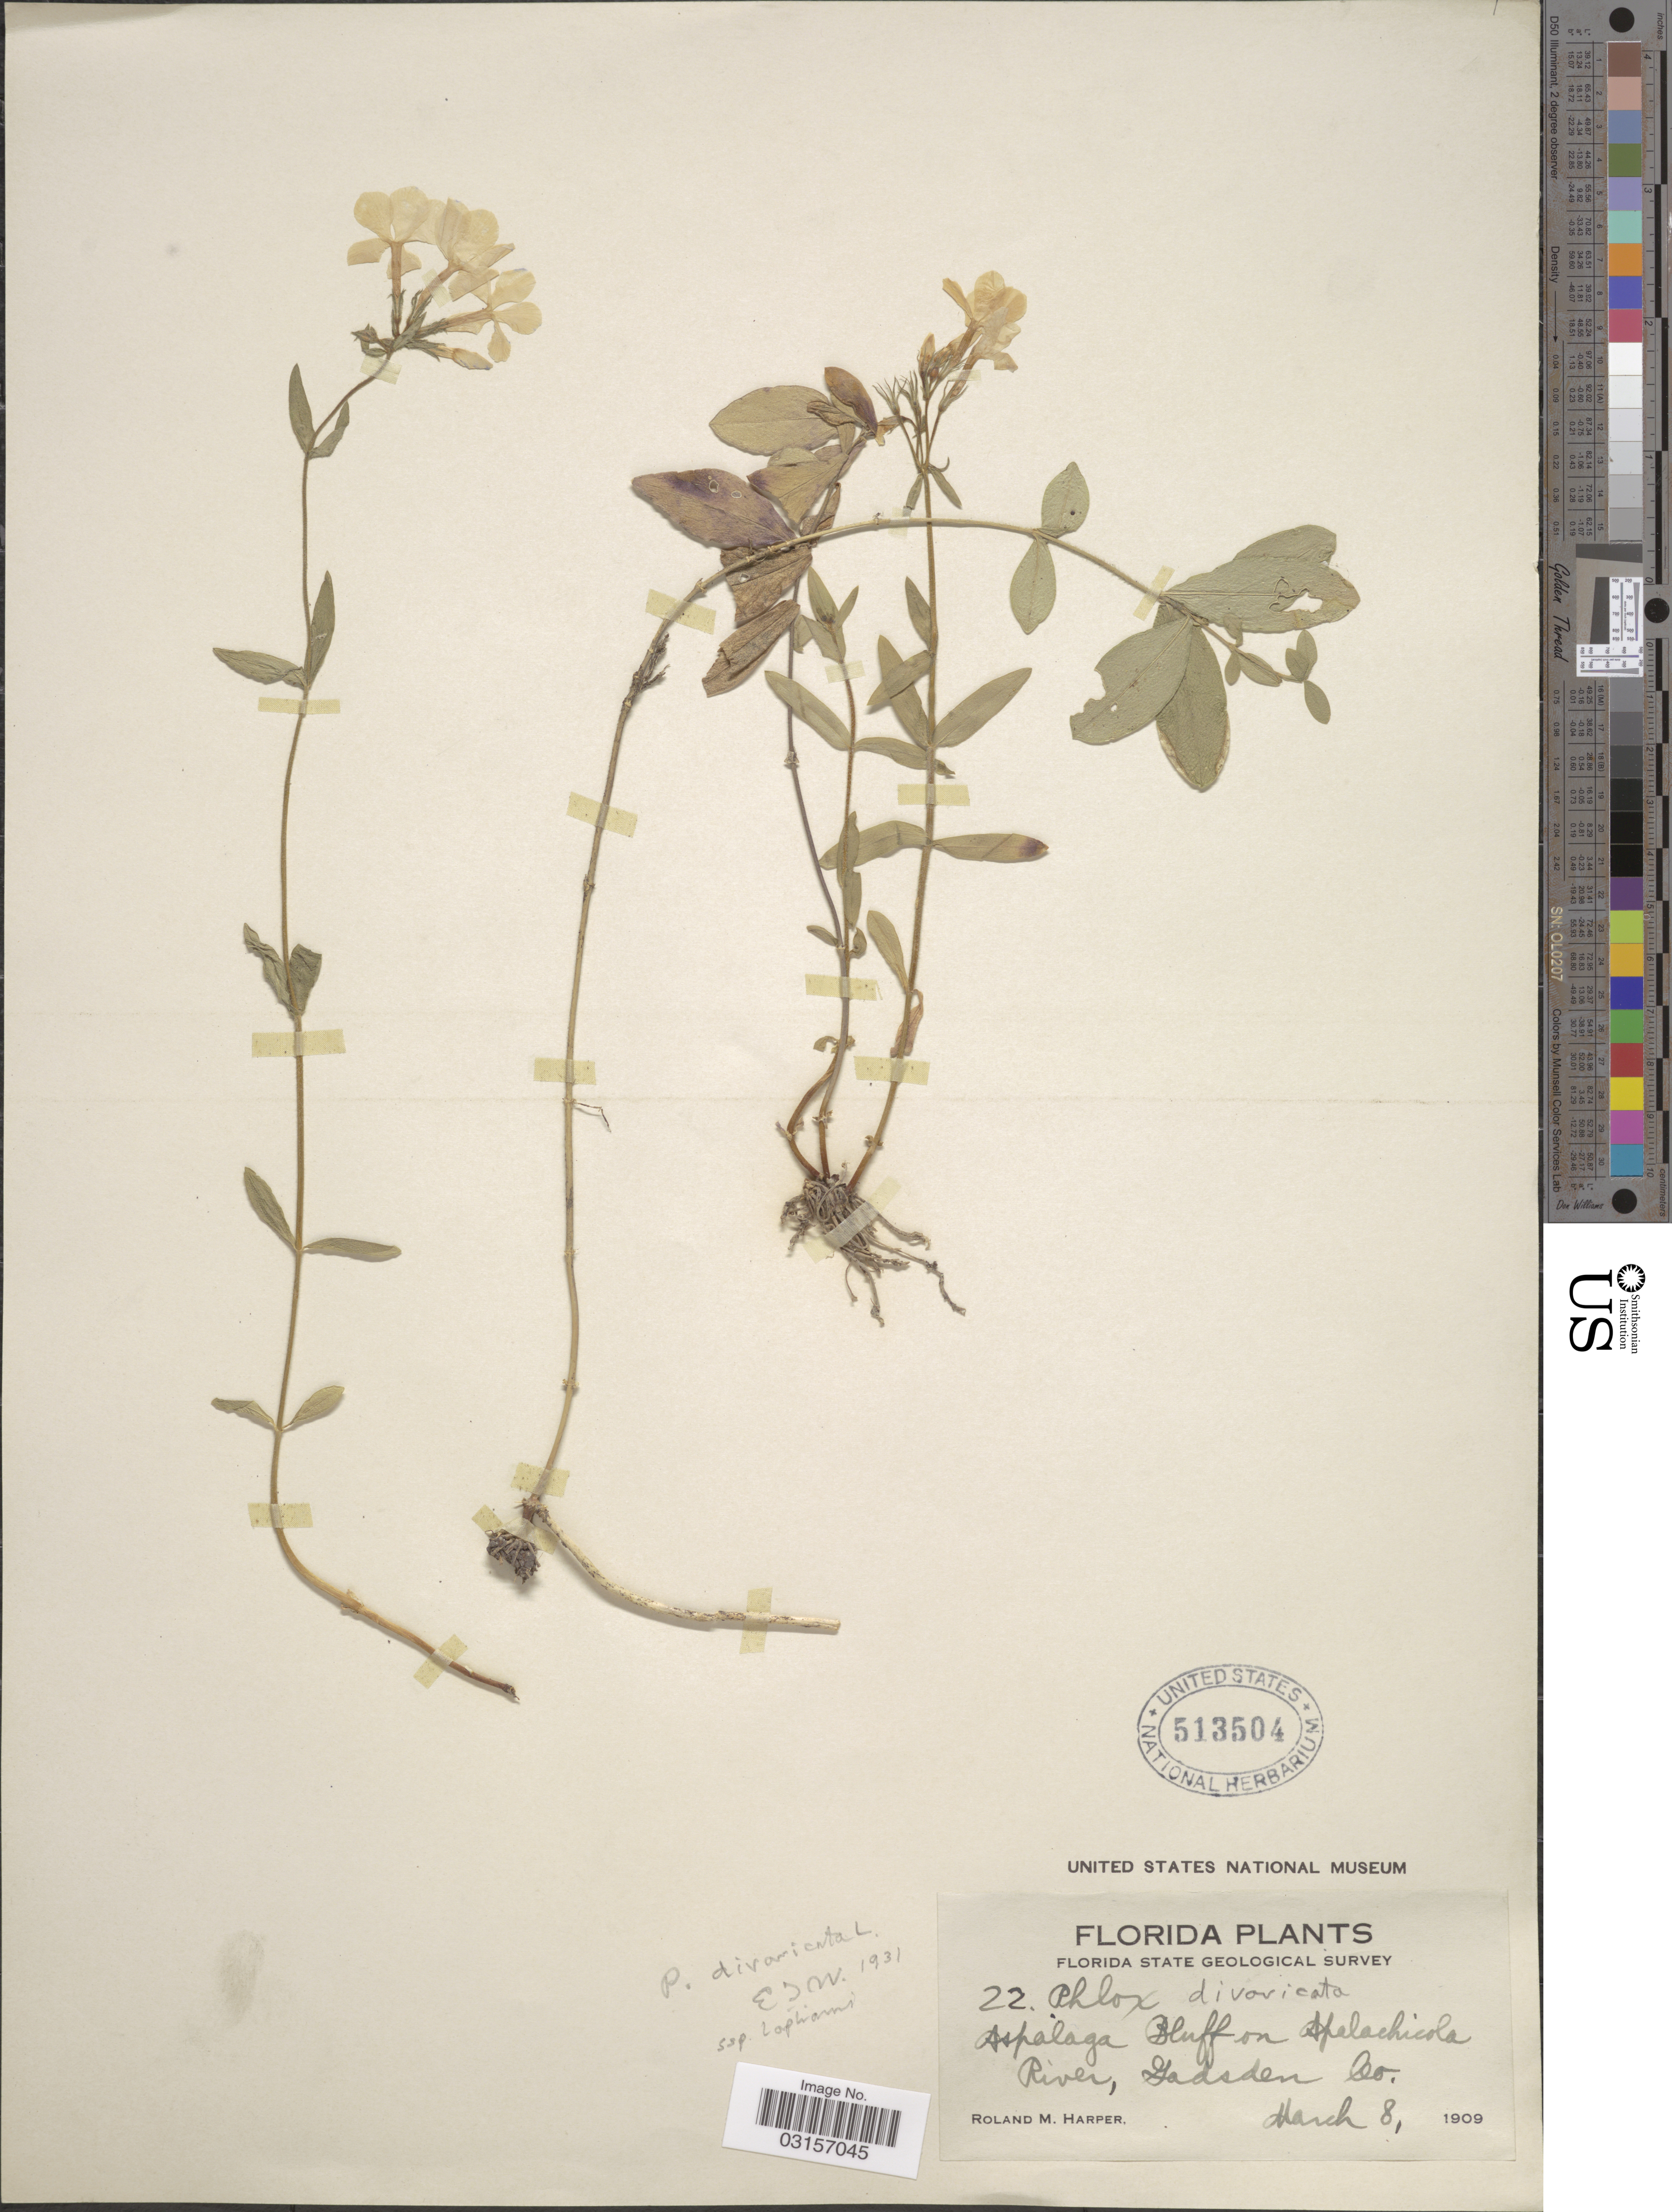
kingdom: Plantae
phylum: Tracheophyta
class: Magnoliopsida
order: Ericales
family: Polemoniaceae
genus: Phlox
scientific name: Phlox divaricata subsp. laphamii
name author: (Alph. Wood) Wherry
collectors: R. M. Harper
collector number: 22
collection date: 1909-03-08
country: United States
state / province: Florida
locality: Aspalaga Bluff on Apalachicola River, Gadsden Co.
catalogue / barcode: US 513504